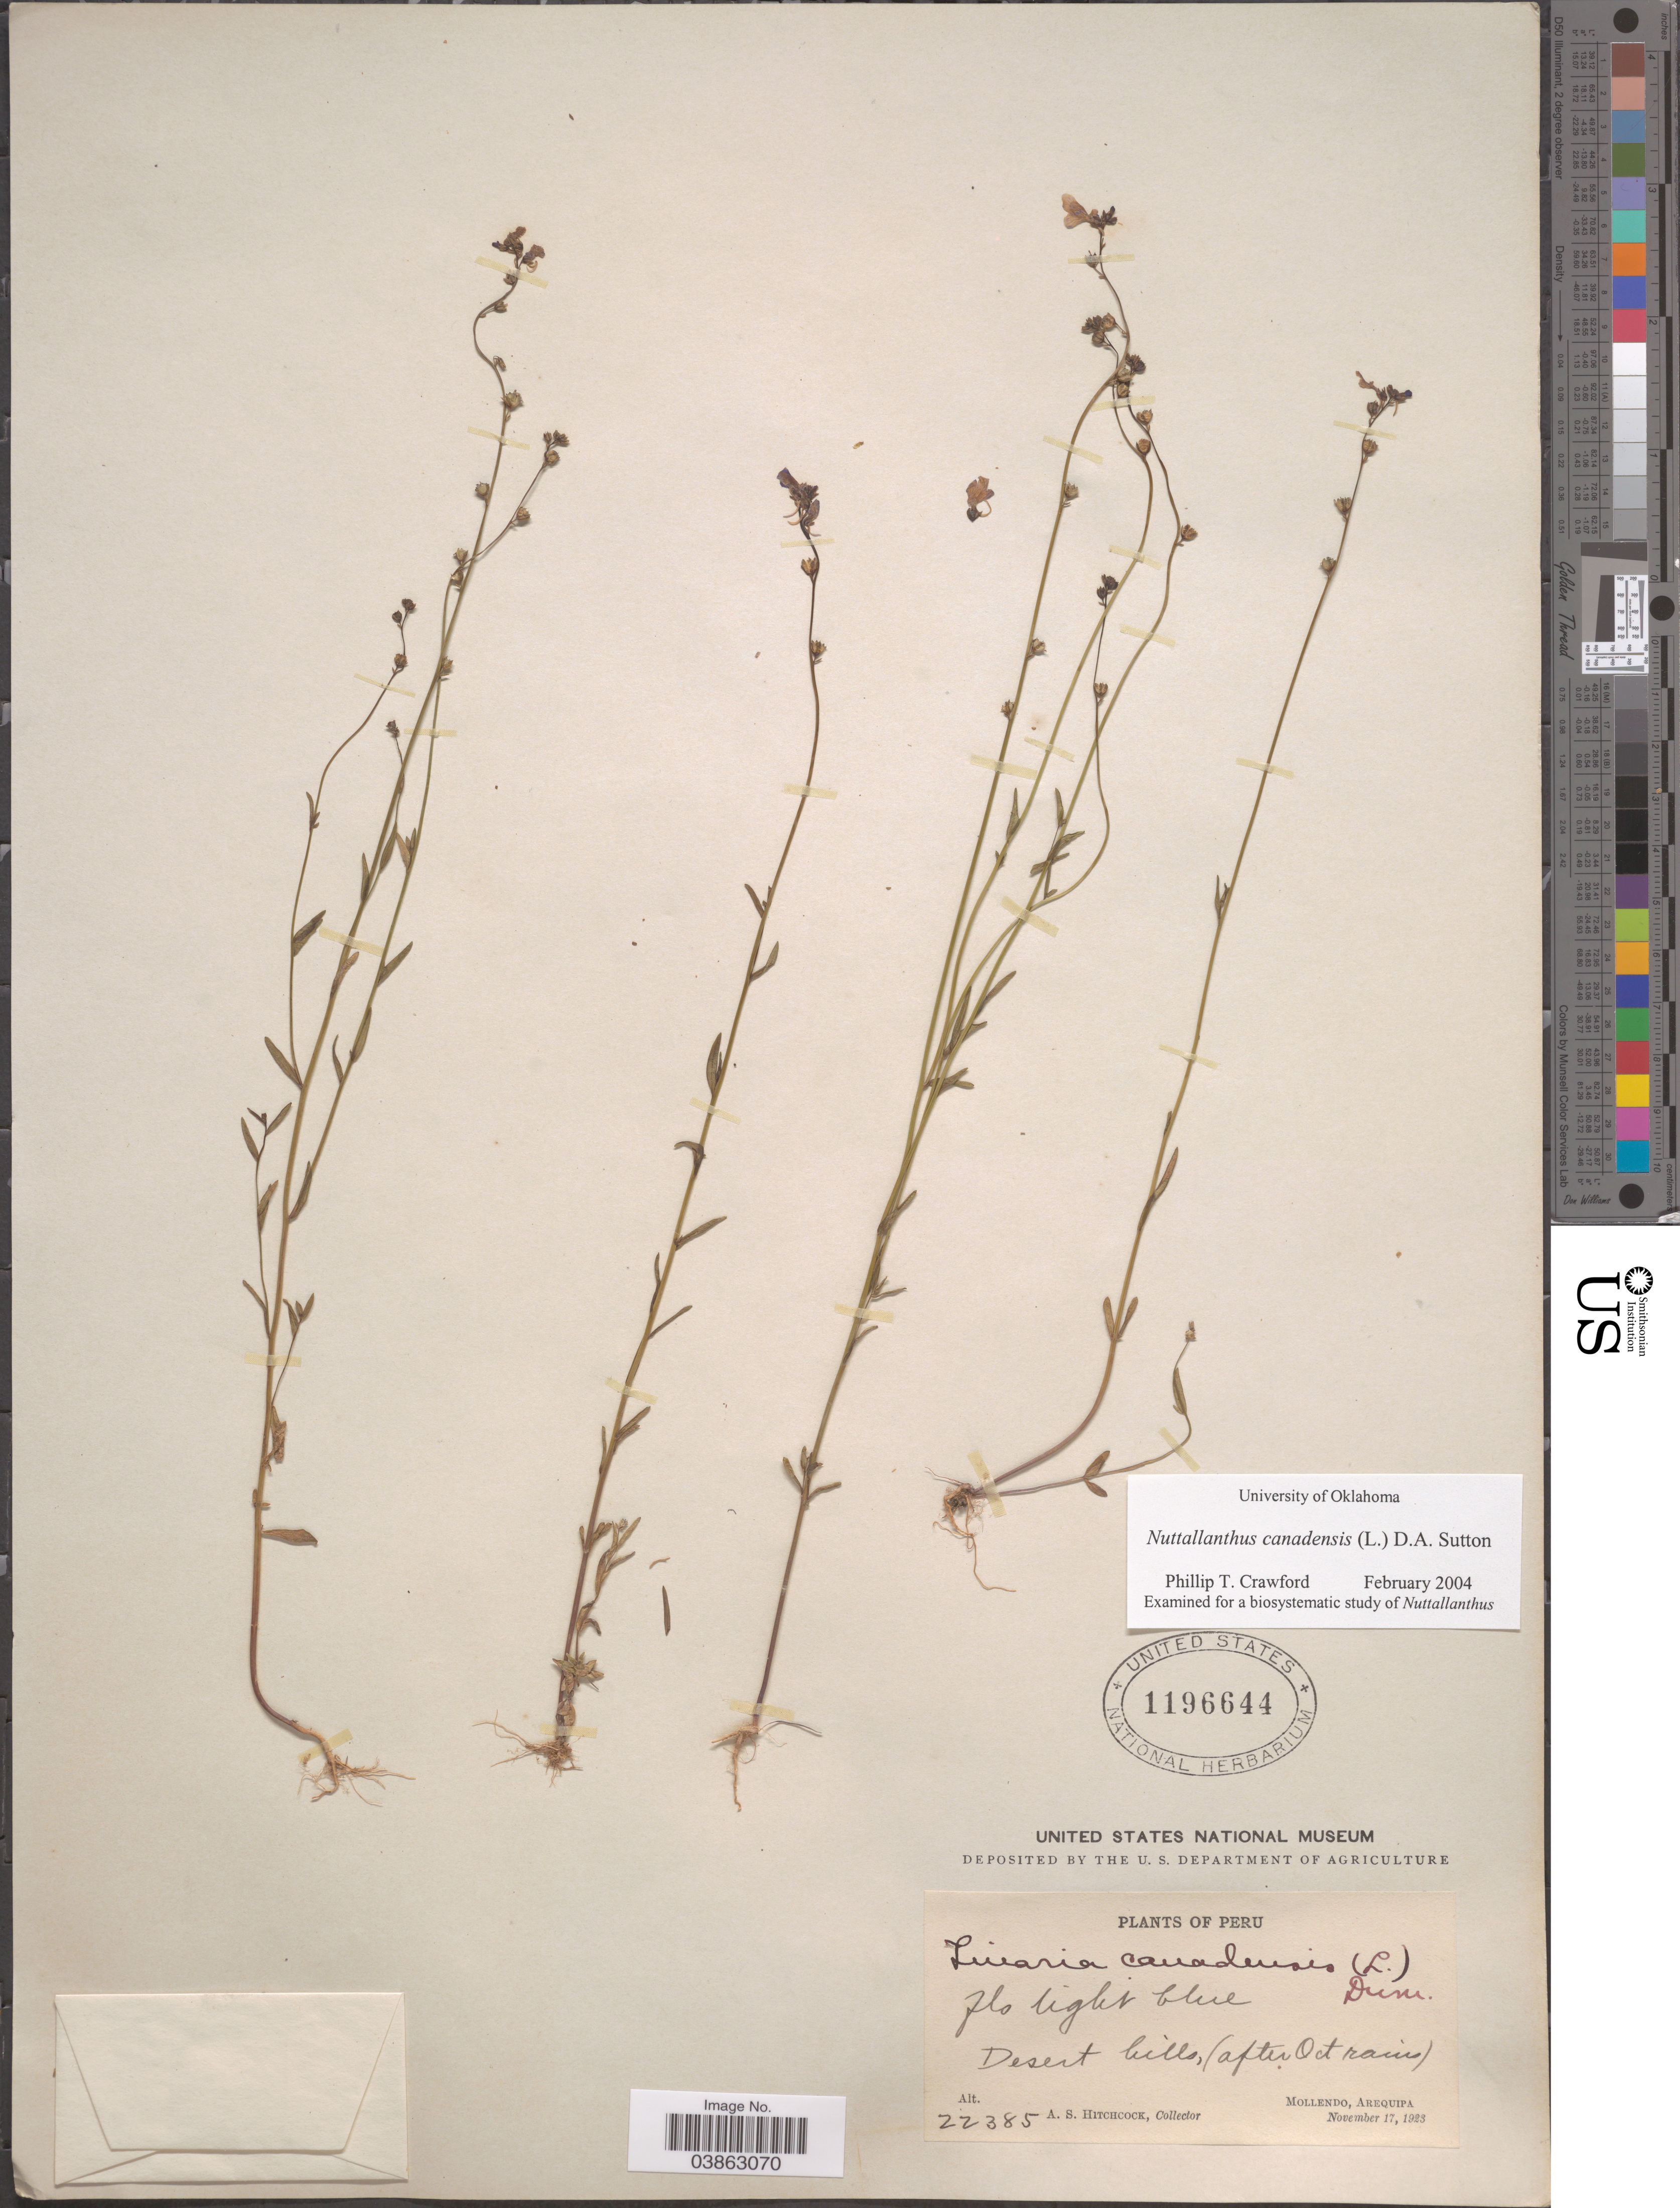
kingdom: Plantae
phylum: Tracheophyta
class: Magnoliopsida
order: Lamiales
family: Plantaginaceae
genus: Linaria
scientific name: Linaria canadensis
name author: (L.) Dum. Cours.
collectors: A. S. Hitchcock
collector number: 22385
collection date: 1923-11-17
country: Peru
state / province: Arequipa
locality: Desert hills, (after Oct rains). Mollendo.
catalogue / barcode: US 1196644